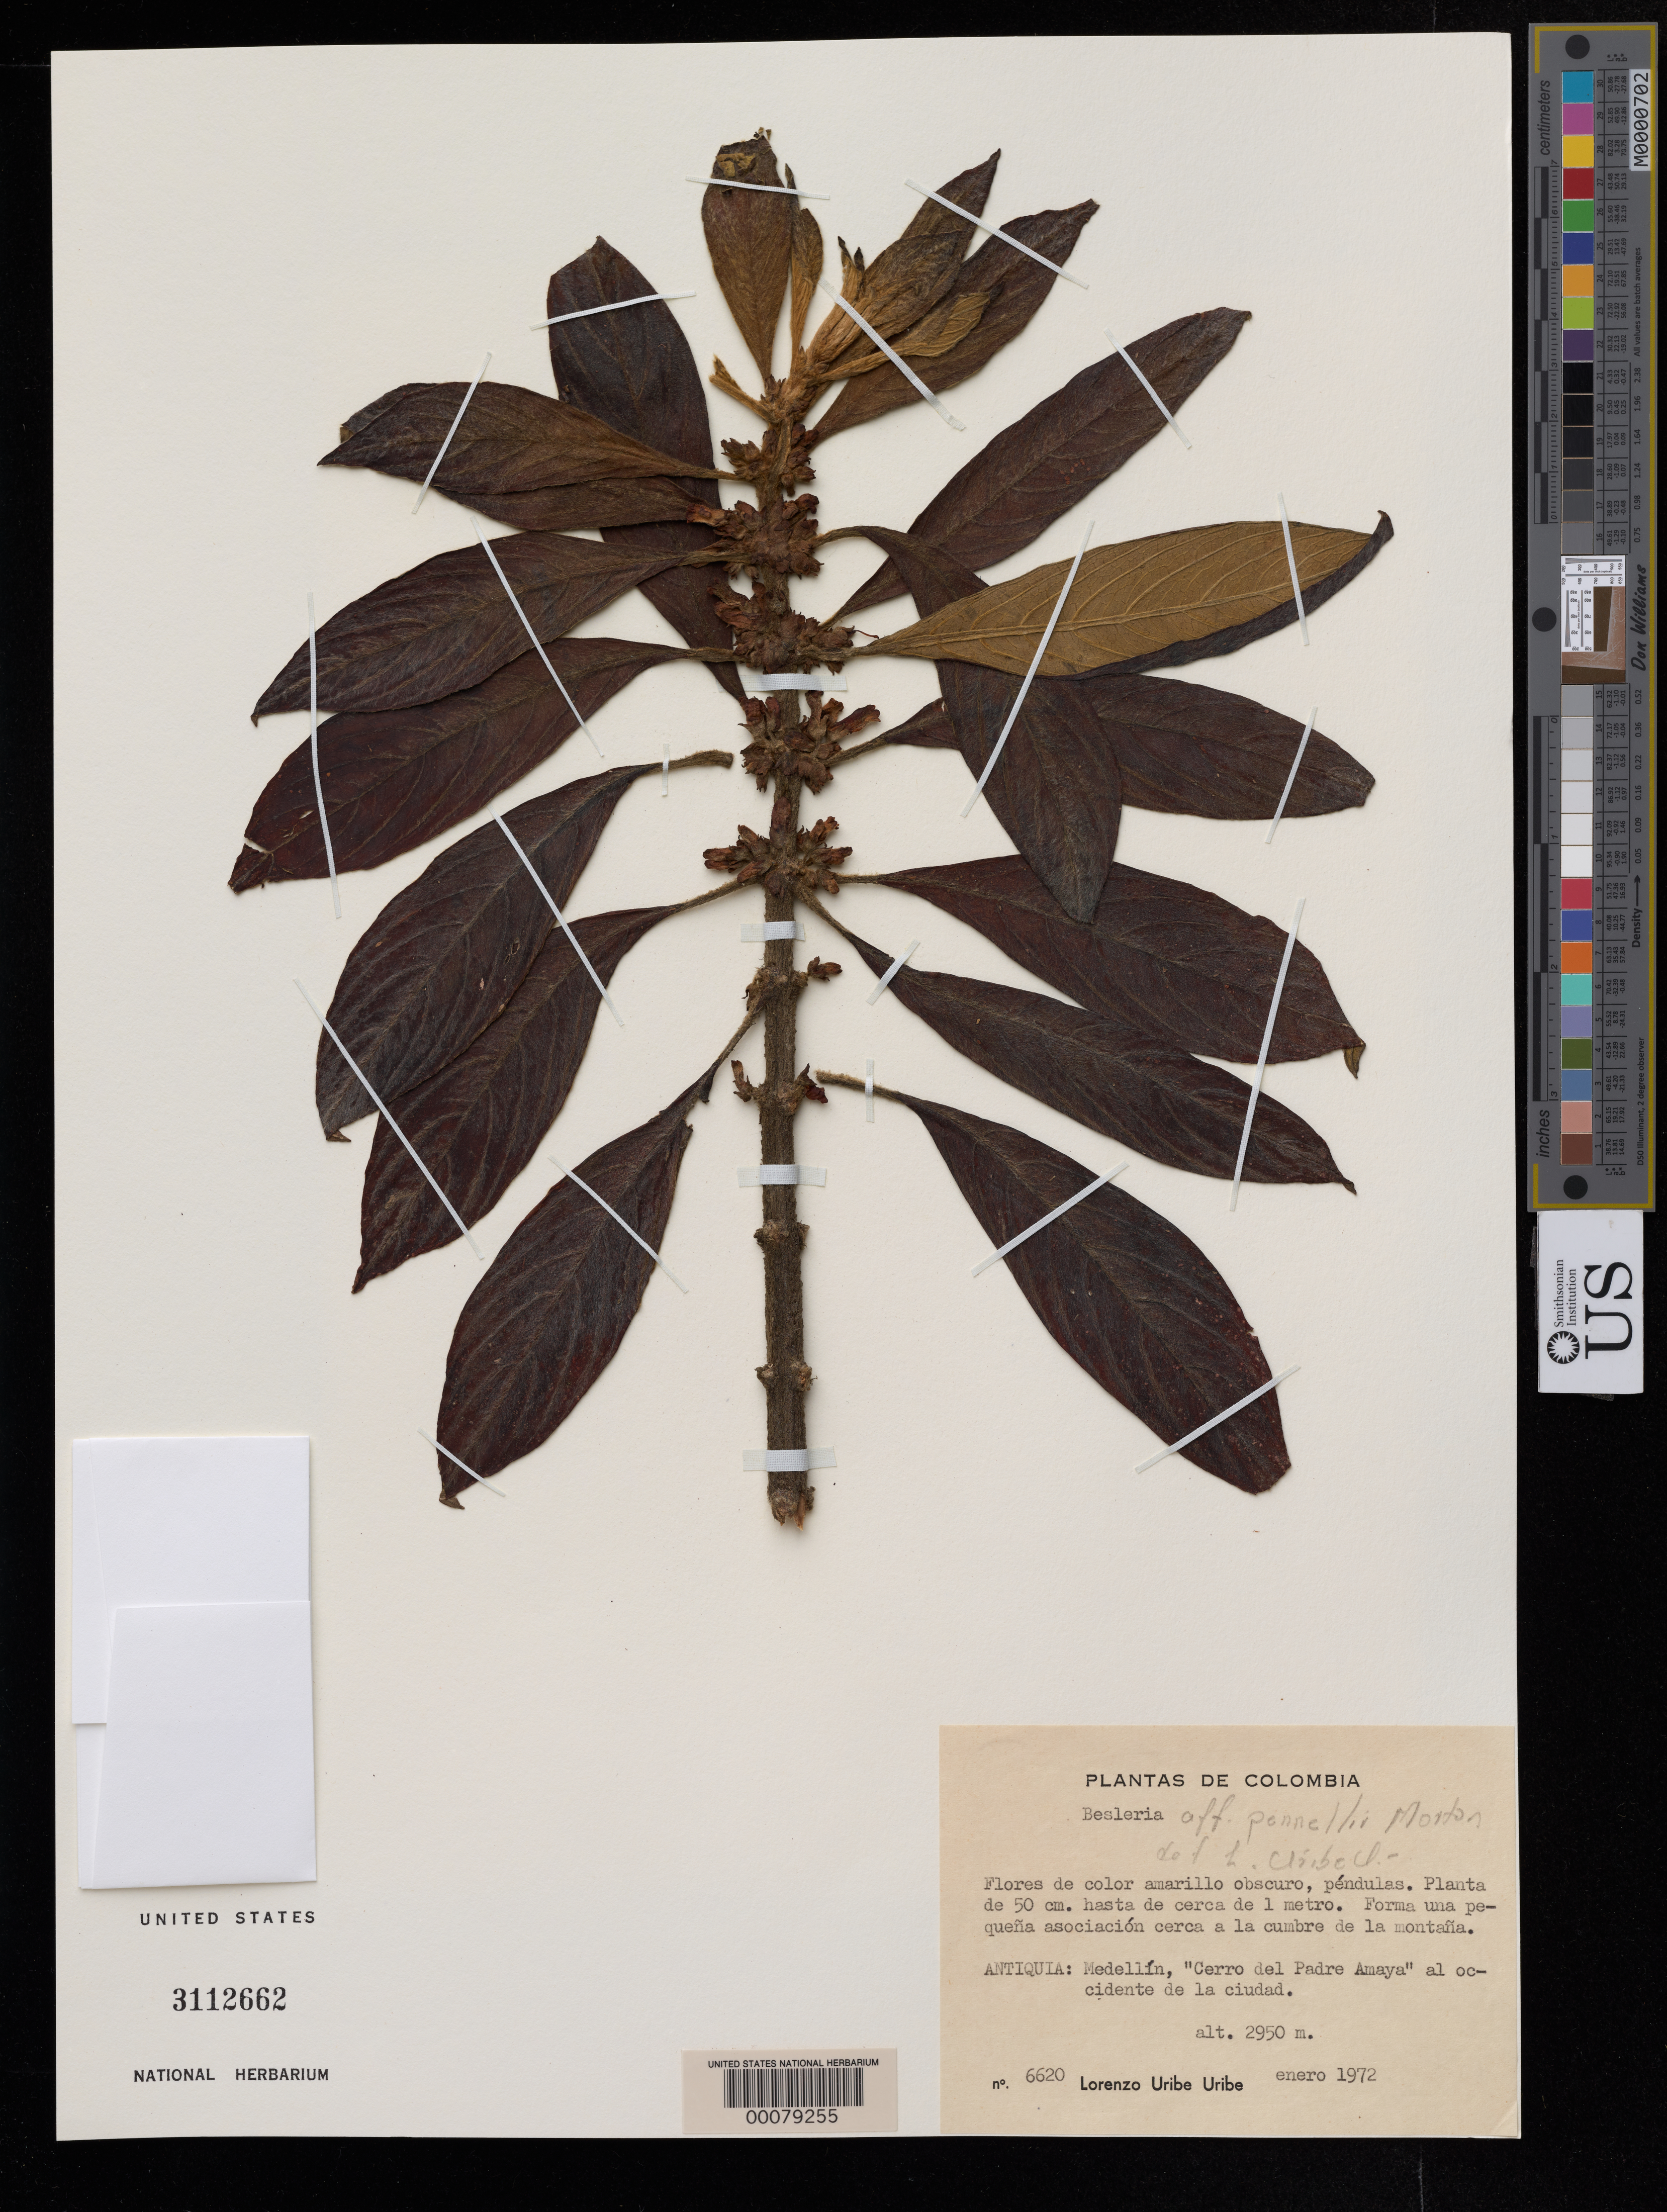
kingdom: Plantae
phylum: Tracheophyta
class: Magnoliopsida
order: Lamiales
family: Gesneriaceae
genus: Besleria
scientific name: Besleria pennellii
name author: C.V. Morton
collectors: L. Uribe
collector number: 6620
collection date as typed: Jan 1972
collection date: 1972-01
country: Colombia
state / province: Antioquia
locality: Medellin, "Cerro del Padre Amaya", to the west of the city, near the summit of the mountain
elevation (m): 2950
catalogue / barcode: US 3112662